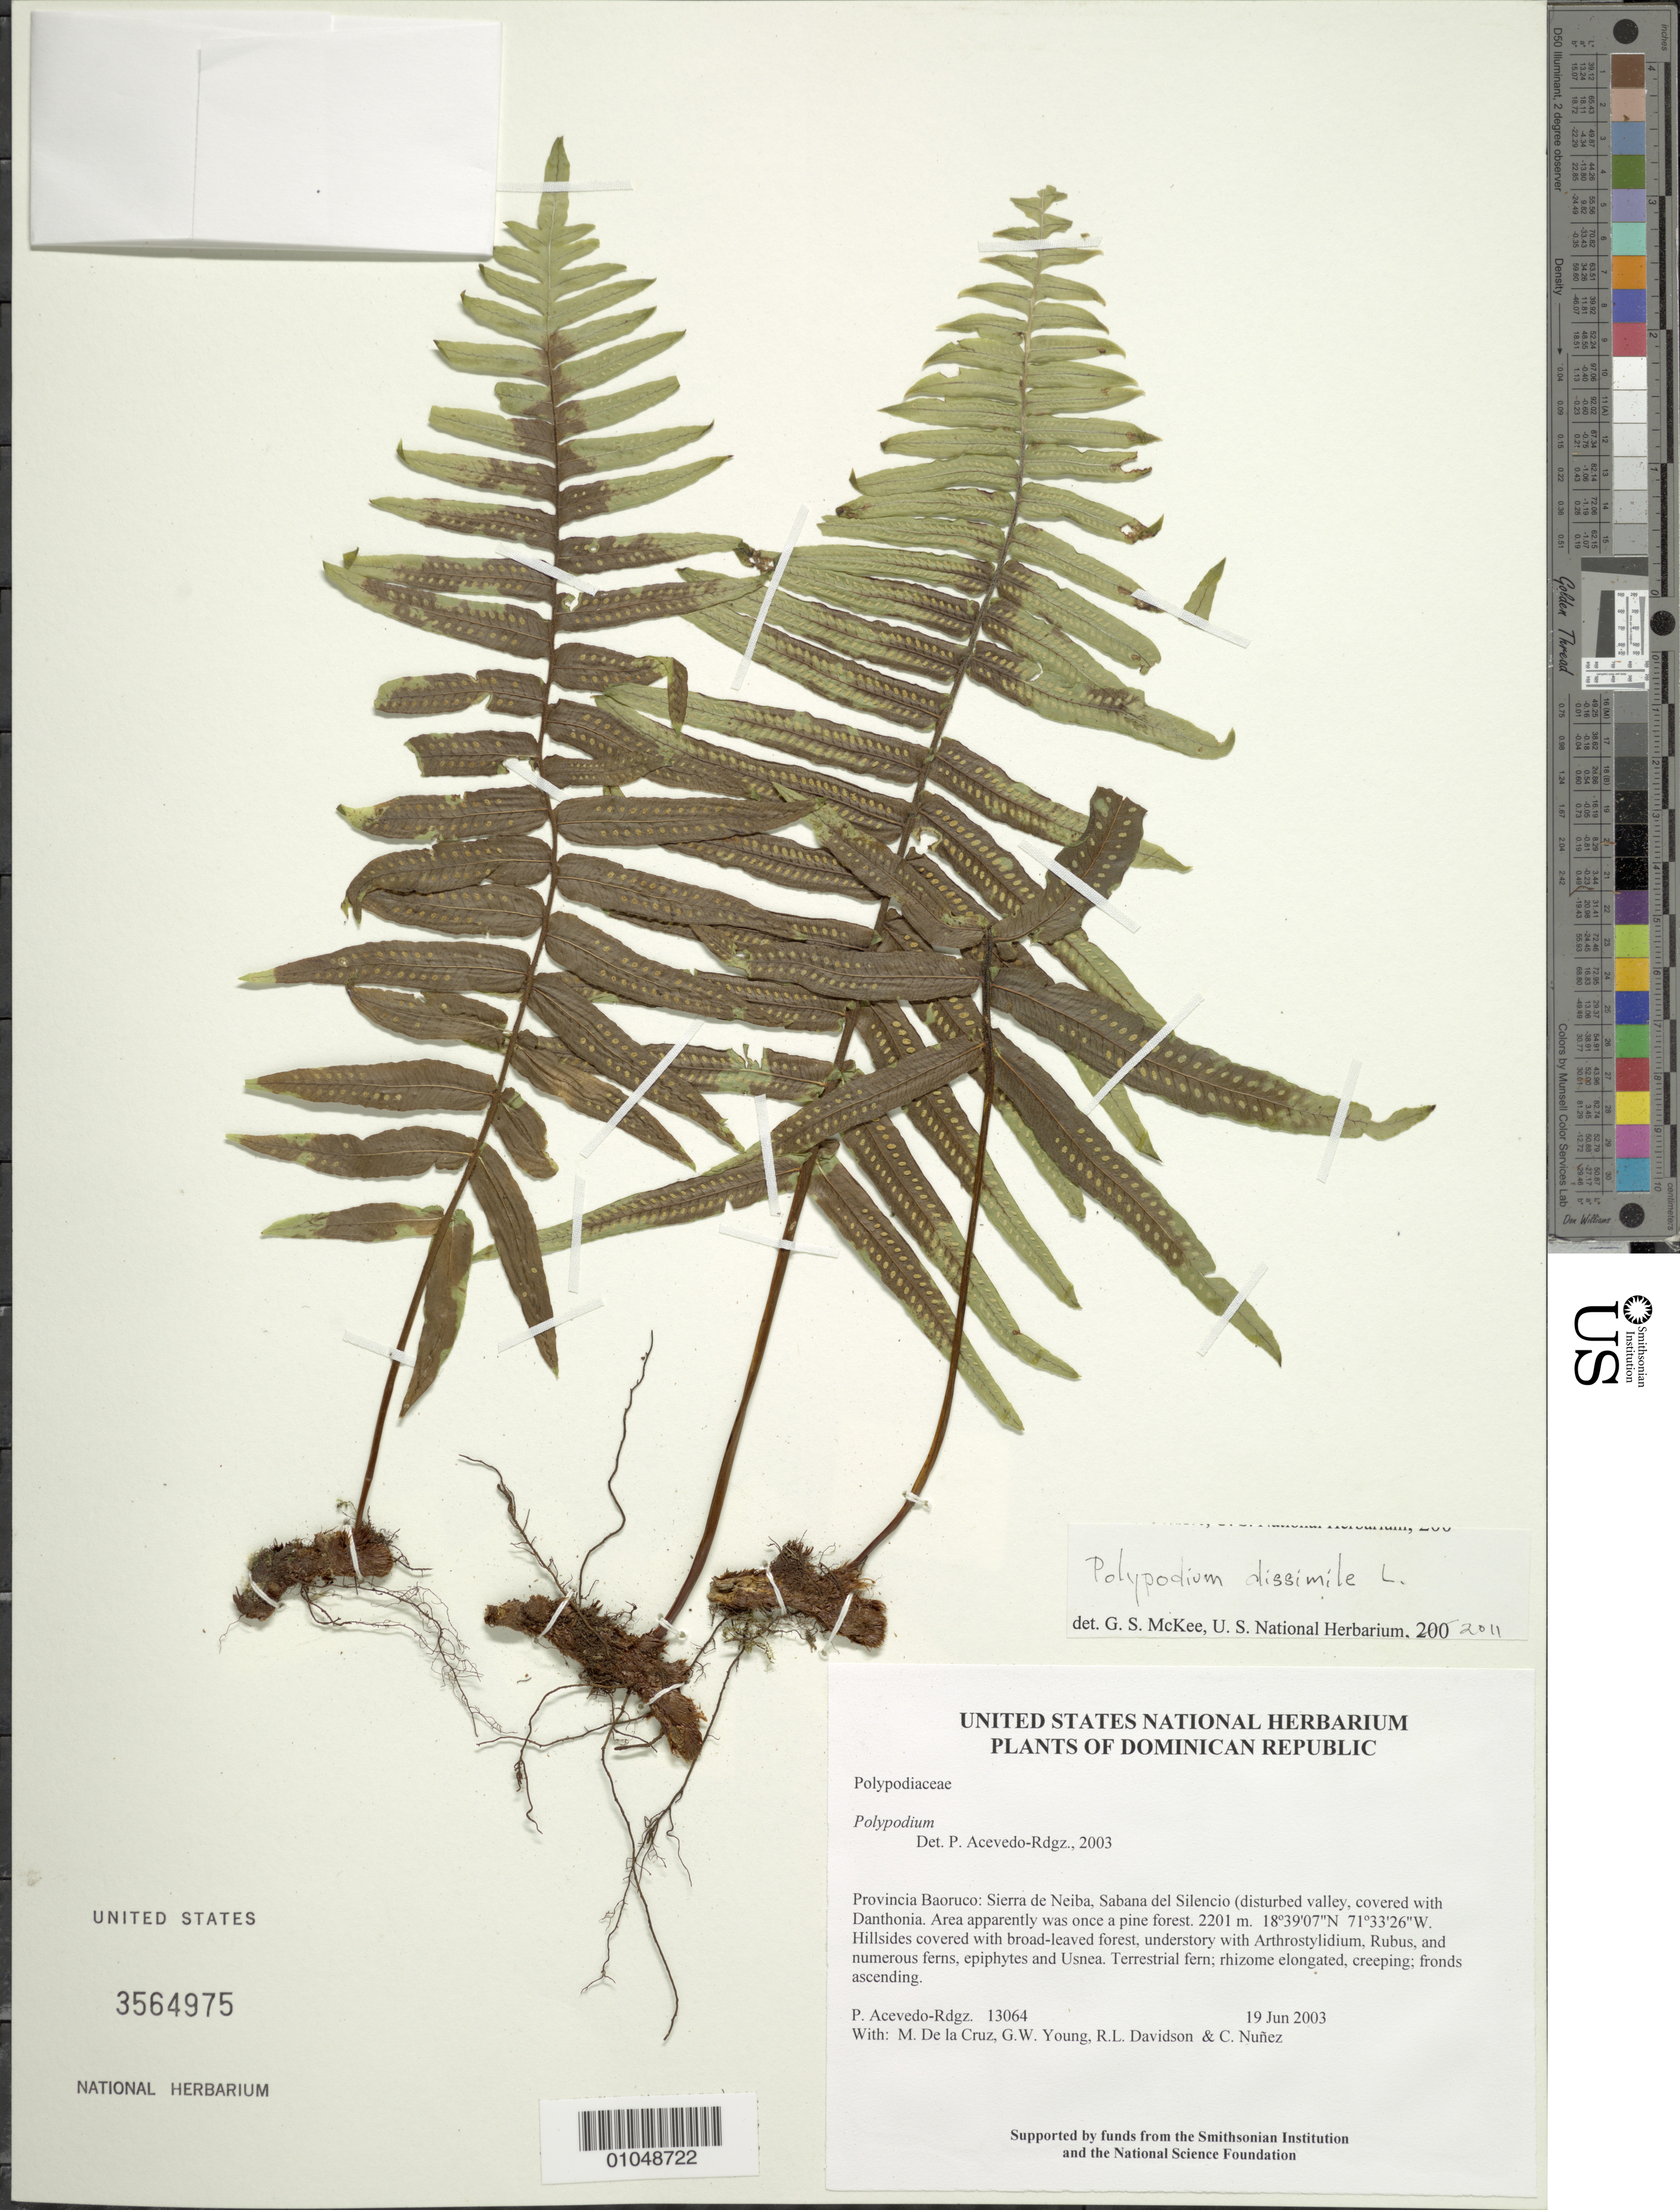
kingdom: Plantae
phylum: Tracheophyta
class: Polypodiopsida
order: Polypodiales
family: Polypodiaceae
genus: Serpocaulon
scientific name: Serpocaulon dissimile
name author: (L.) A.R. Sm.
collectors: P. Acevedo-Rodr., M. de la Cruz, J. Rawlins, G. Young, R. Davidson & C. Nunez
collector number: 13064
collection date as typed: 19 Jun 2003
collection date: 2003-06-19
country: Dominican Republic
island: Hispaniola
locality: Provincia Baoruco: Sierra de Neiba, Sabana del Silencio (disturbed valley, covered with Danthonia. Area apparently was once a pine forest.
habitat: Hillsides covered with broad-leaved forest, understory with Arthrostylidium, Rubus, and numerous ferns, epiphytes and Usnea.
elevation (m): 2201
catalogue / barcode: US 3564975